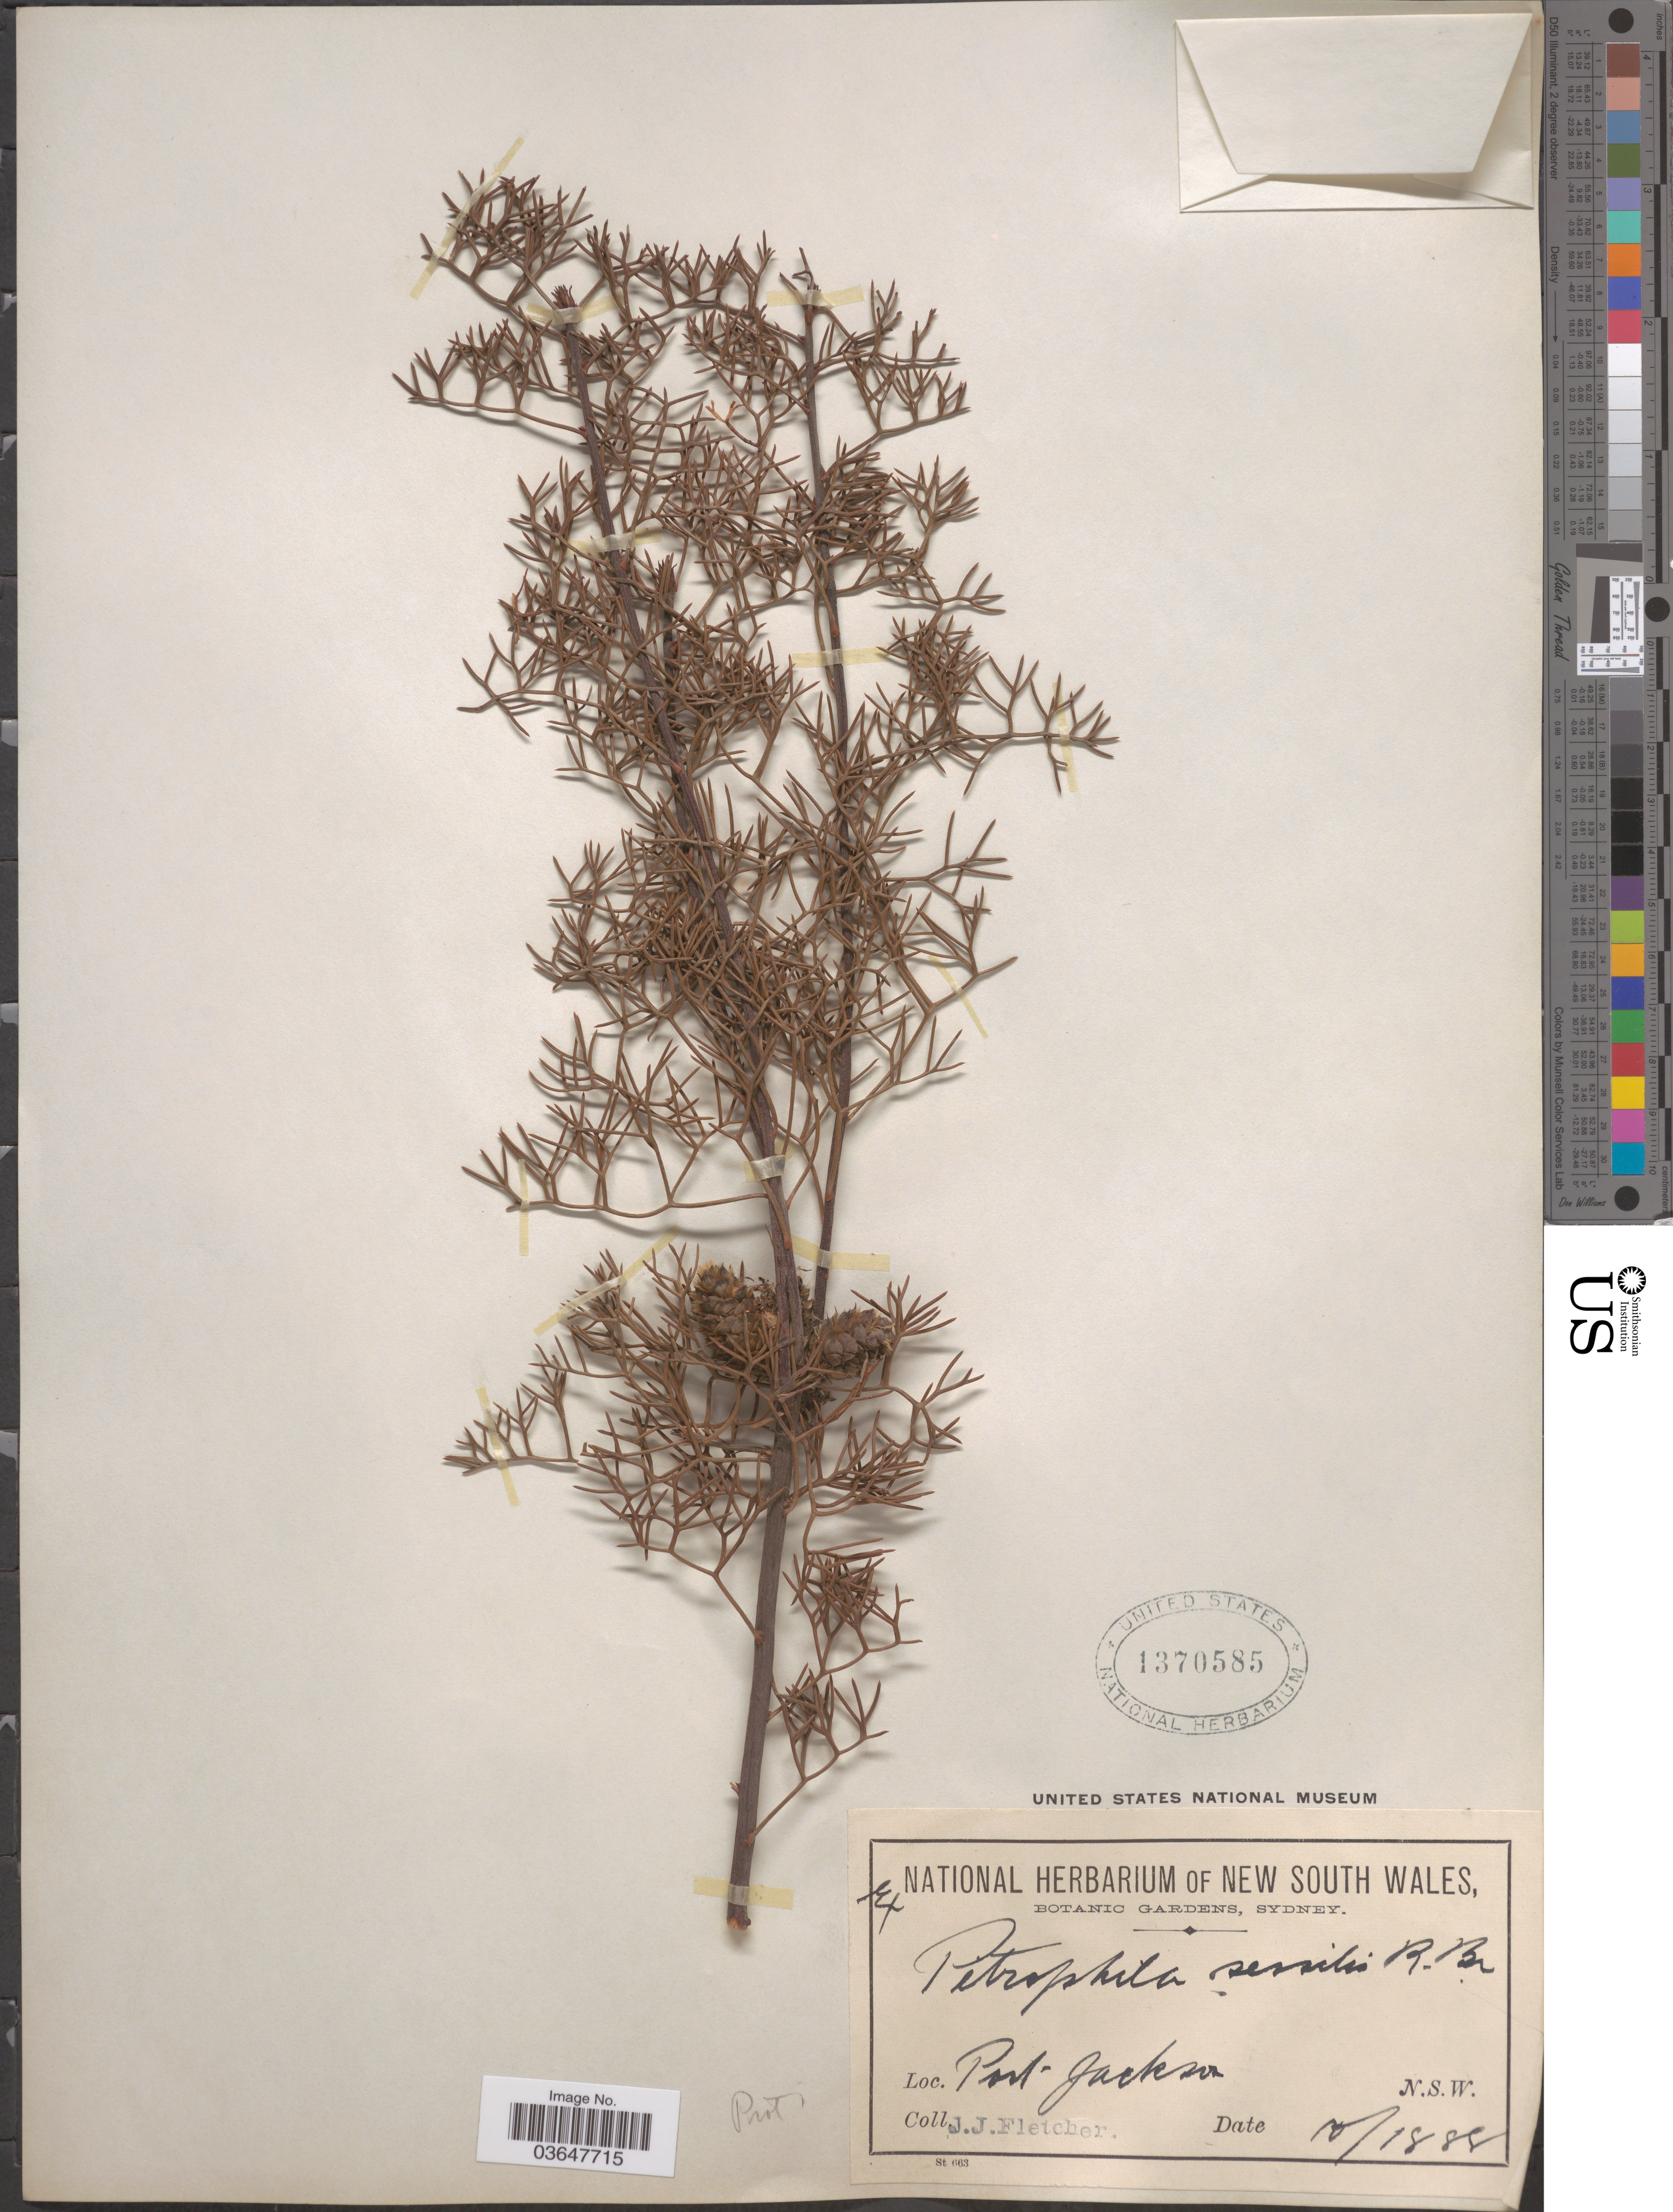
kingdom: Plantae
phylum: Tracheophyta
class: Magnoliopsida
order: Proteales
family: Proteaceae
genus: Petrophile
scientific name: Petrophile sessilis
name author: Sieber ex Schult.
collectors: J. Fletcher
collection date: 1888-10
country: Australia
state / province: New South Wales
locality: Port Jackson.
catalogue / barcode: US 1370585